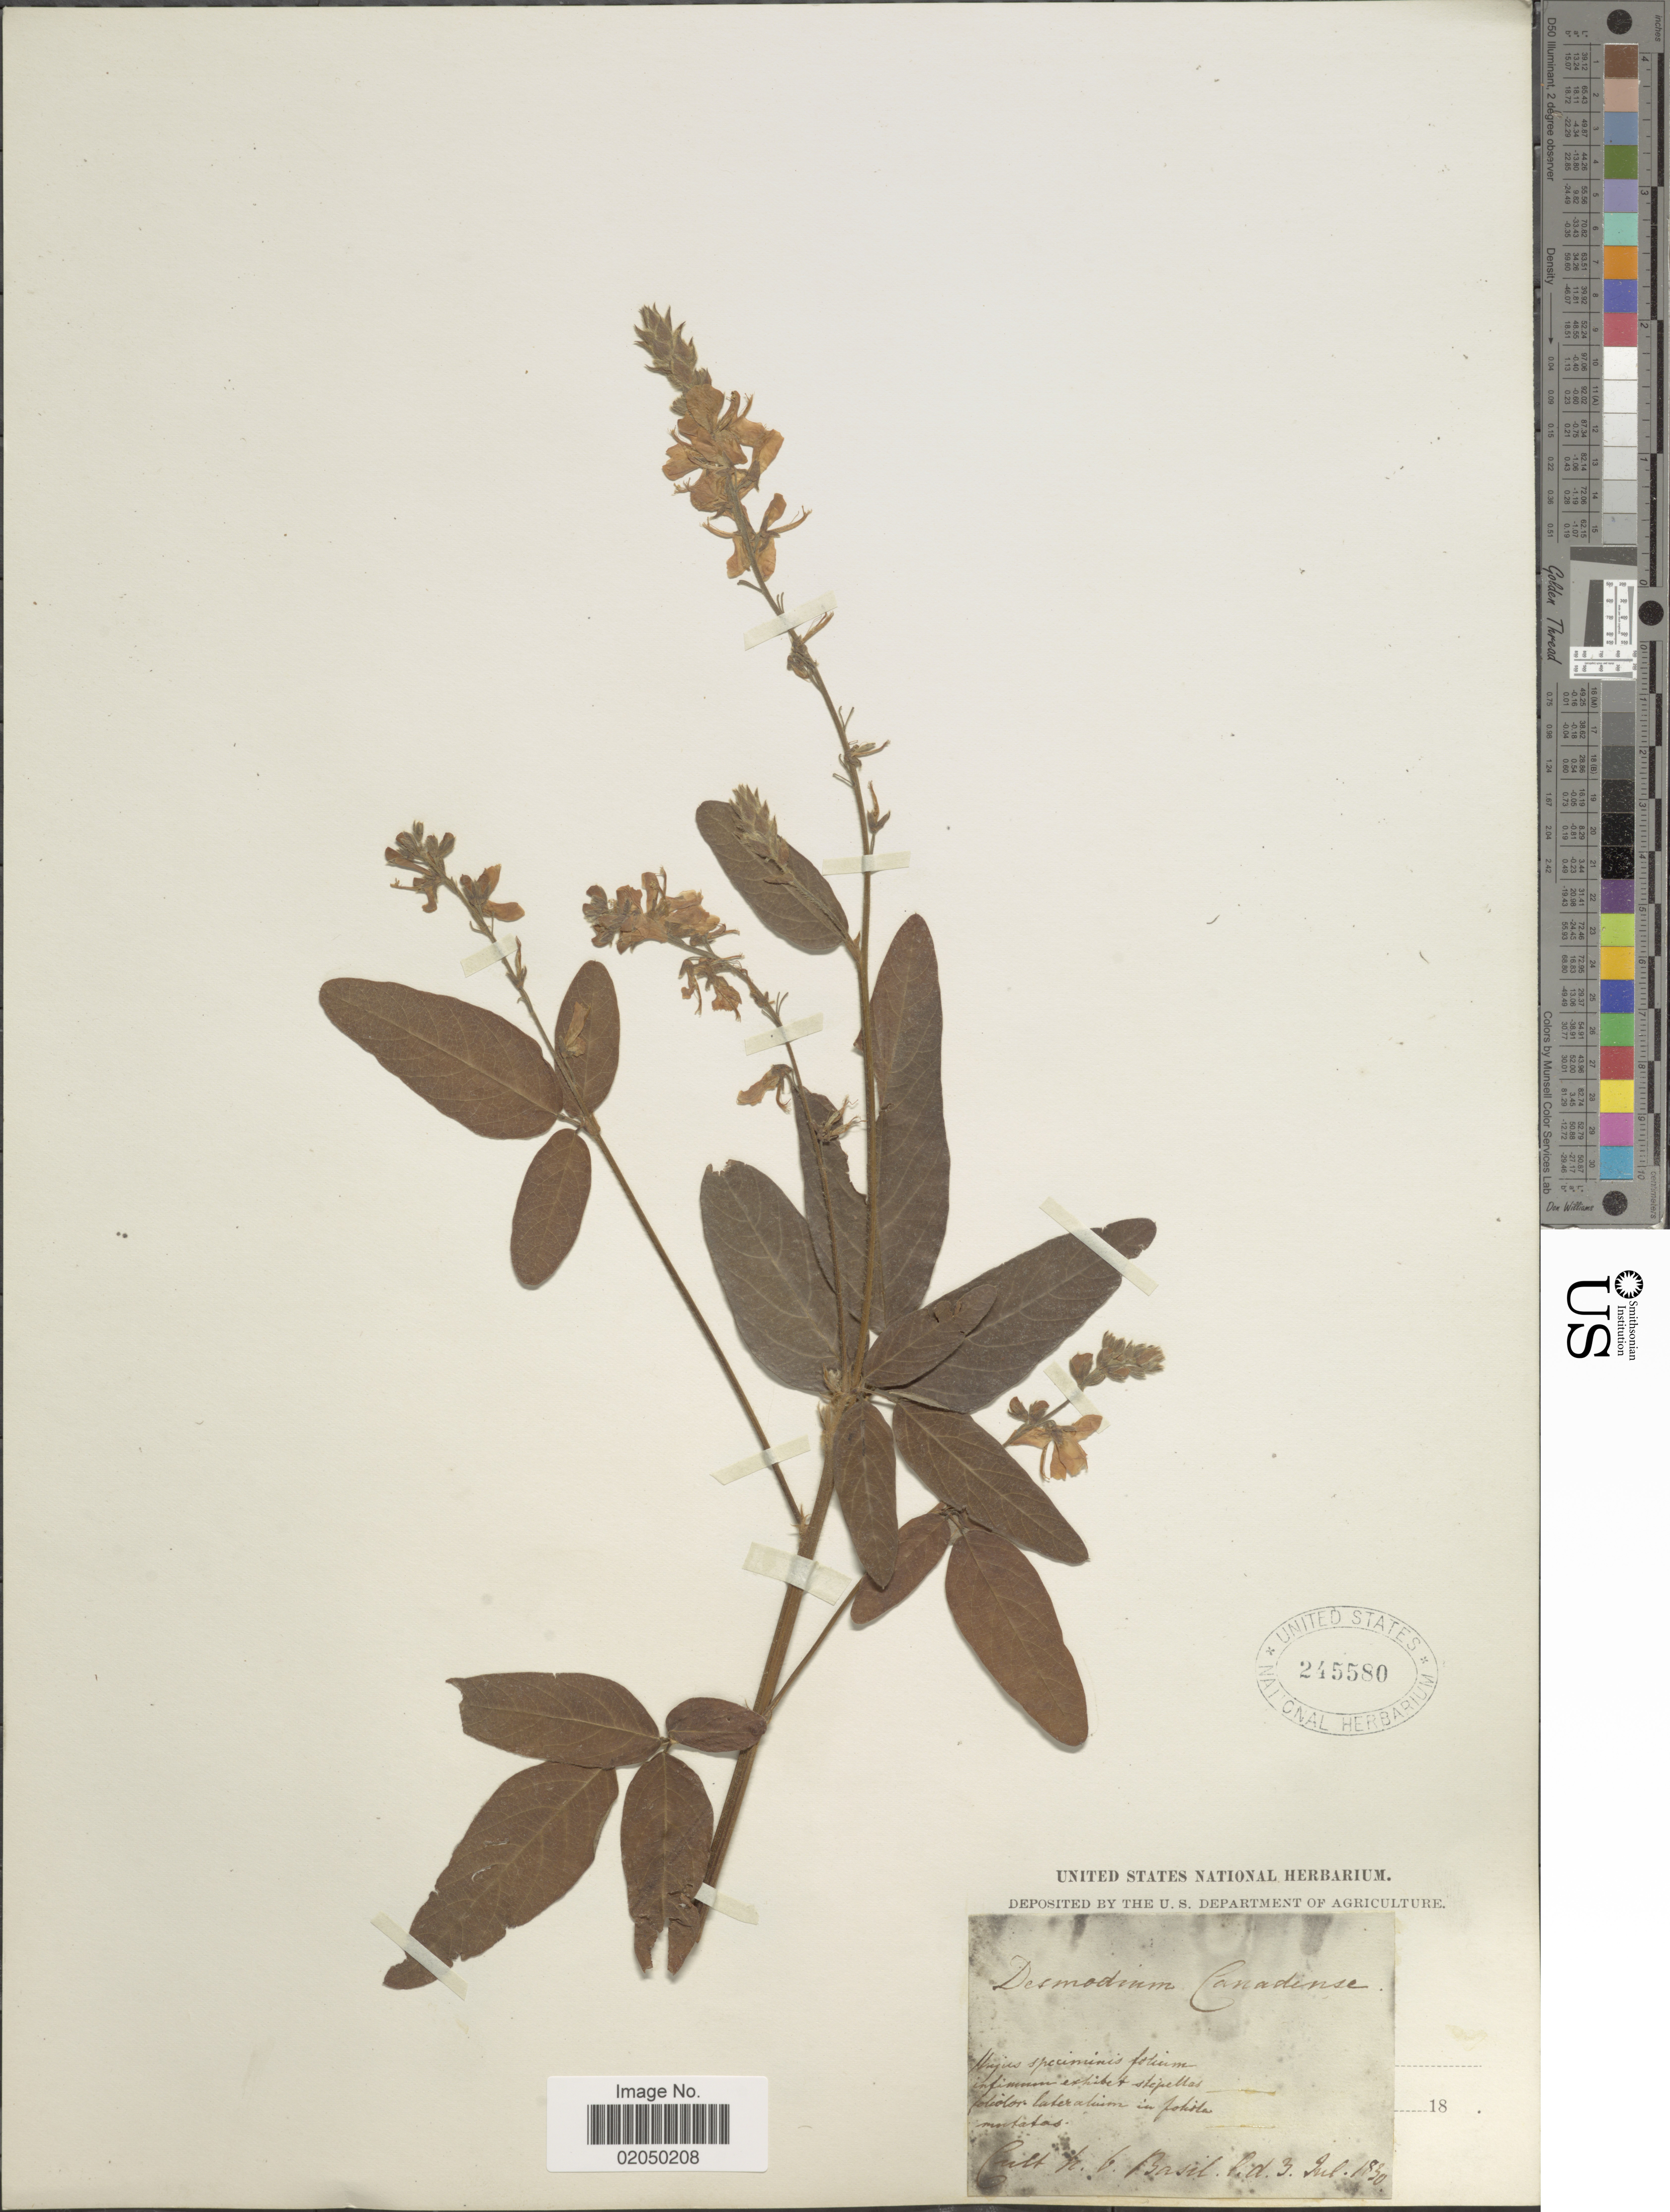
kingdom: Plantae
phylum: Tracheophyta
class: Magnoliopsida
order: Fabales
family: Fabaceae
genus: Desmodium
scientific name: Desmodium canadense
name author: (L.) DC.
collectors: H. Basil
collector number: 3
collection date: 1830-07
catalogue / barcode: US 245580